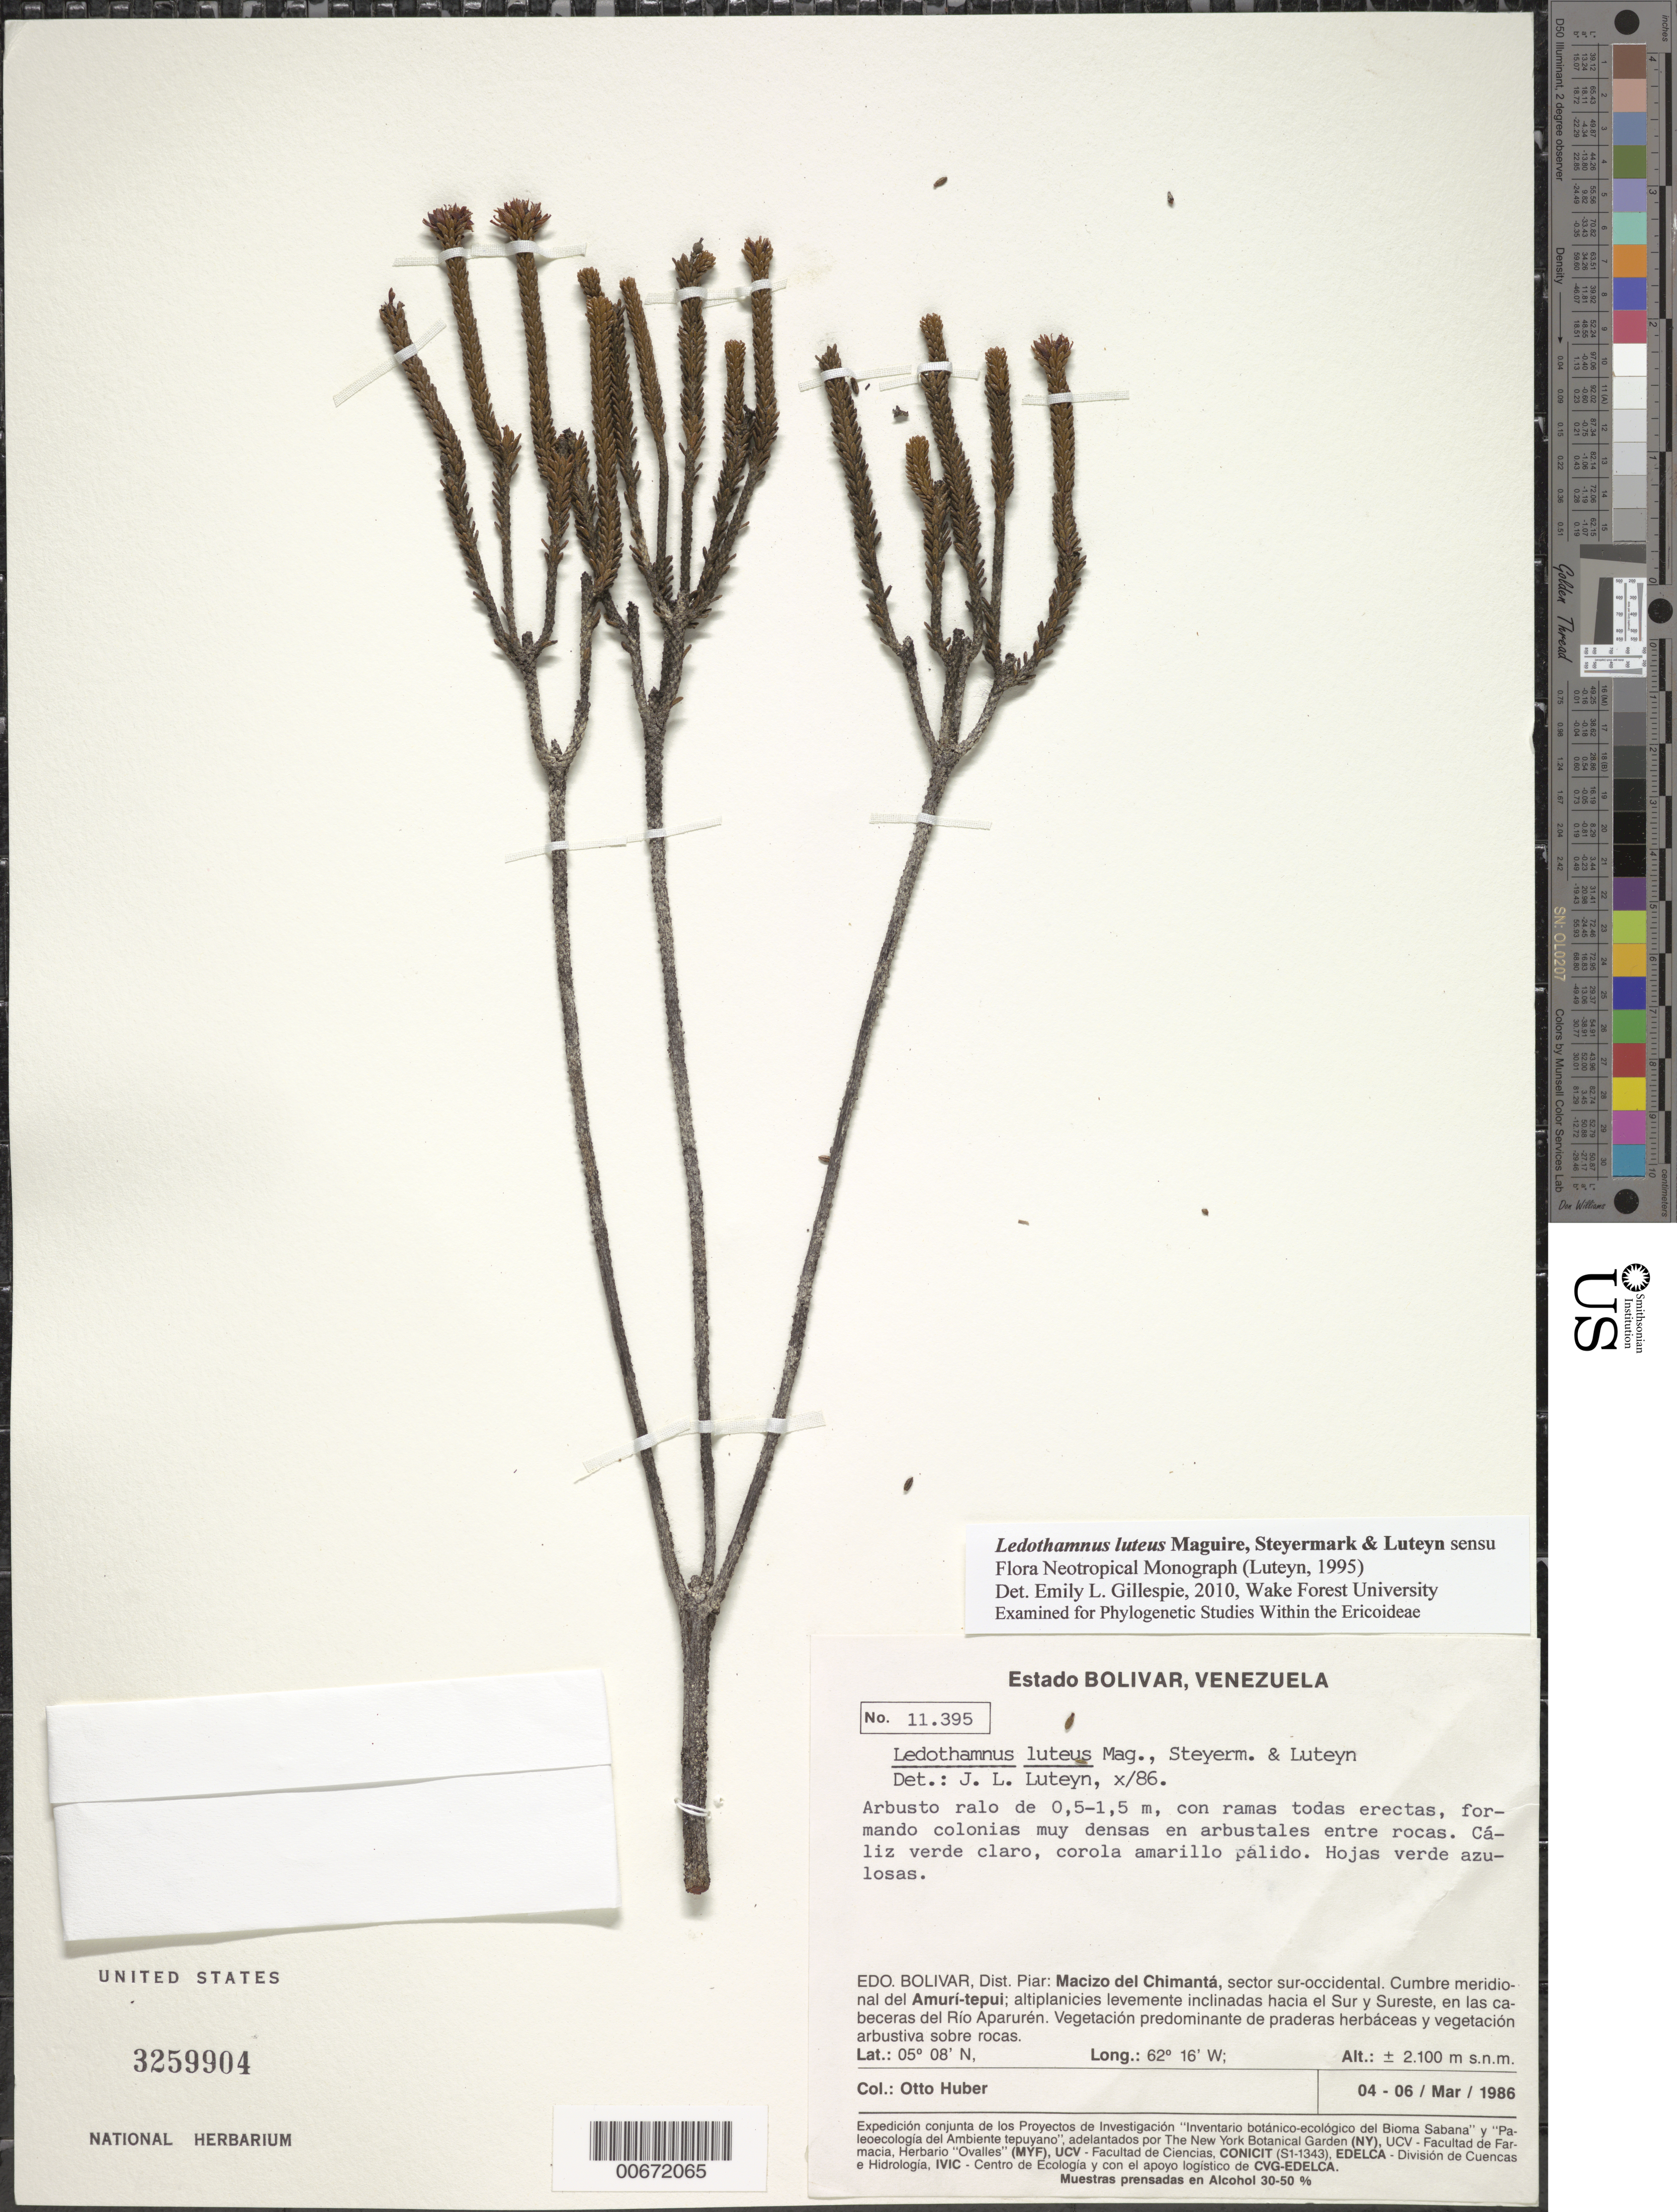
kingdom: Plantae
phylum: Tracheophyta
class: Magnoliopsida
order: Ericales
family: Ericaceae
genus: Ledothamnus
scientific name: Ledothamnus luteus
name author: Maguire et al.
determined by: Luteyn, J. L.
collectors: O. Huber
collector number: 11395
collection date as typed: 4-Mar-86 to 6-Mar-86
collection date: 1986-03-04/1986-03-06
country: Venezuela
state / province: Bolívar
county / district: Piar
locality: Macizo del Chimantá, sector sur-occidental, cumbre meridional del Amurí-tepuí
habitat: Vegetación de praderas herbáceas y vegetación arbustiva sobre rocas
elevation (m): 2100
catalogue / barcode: US 3259904